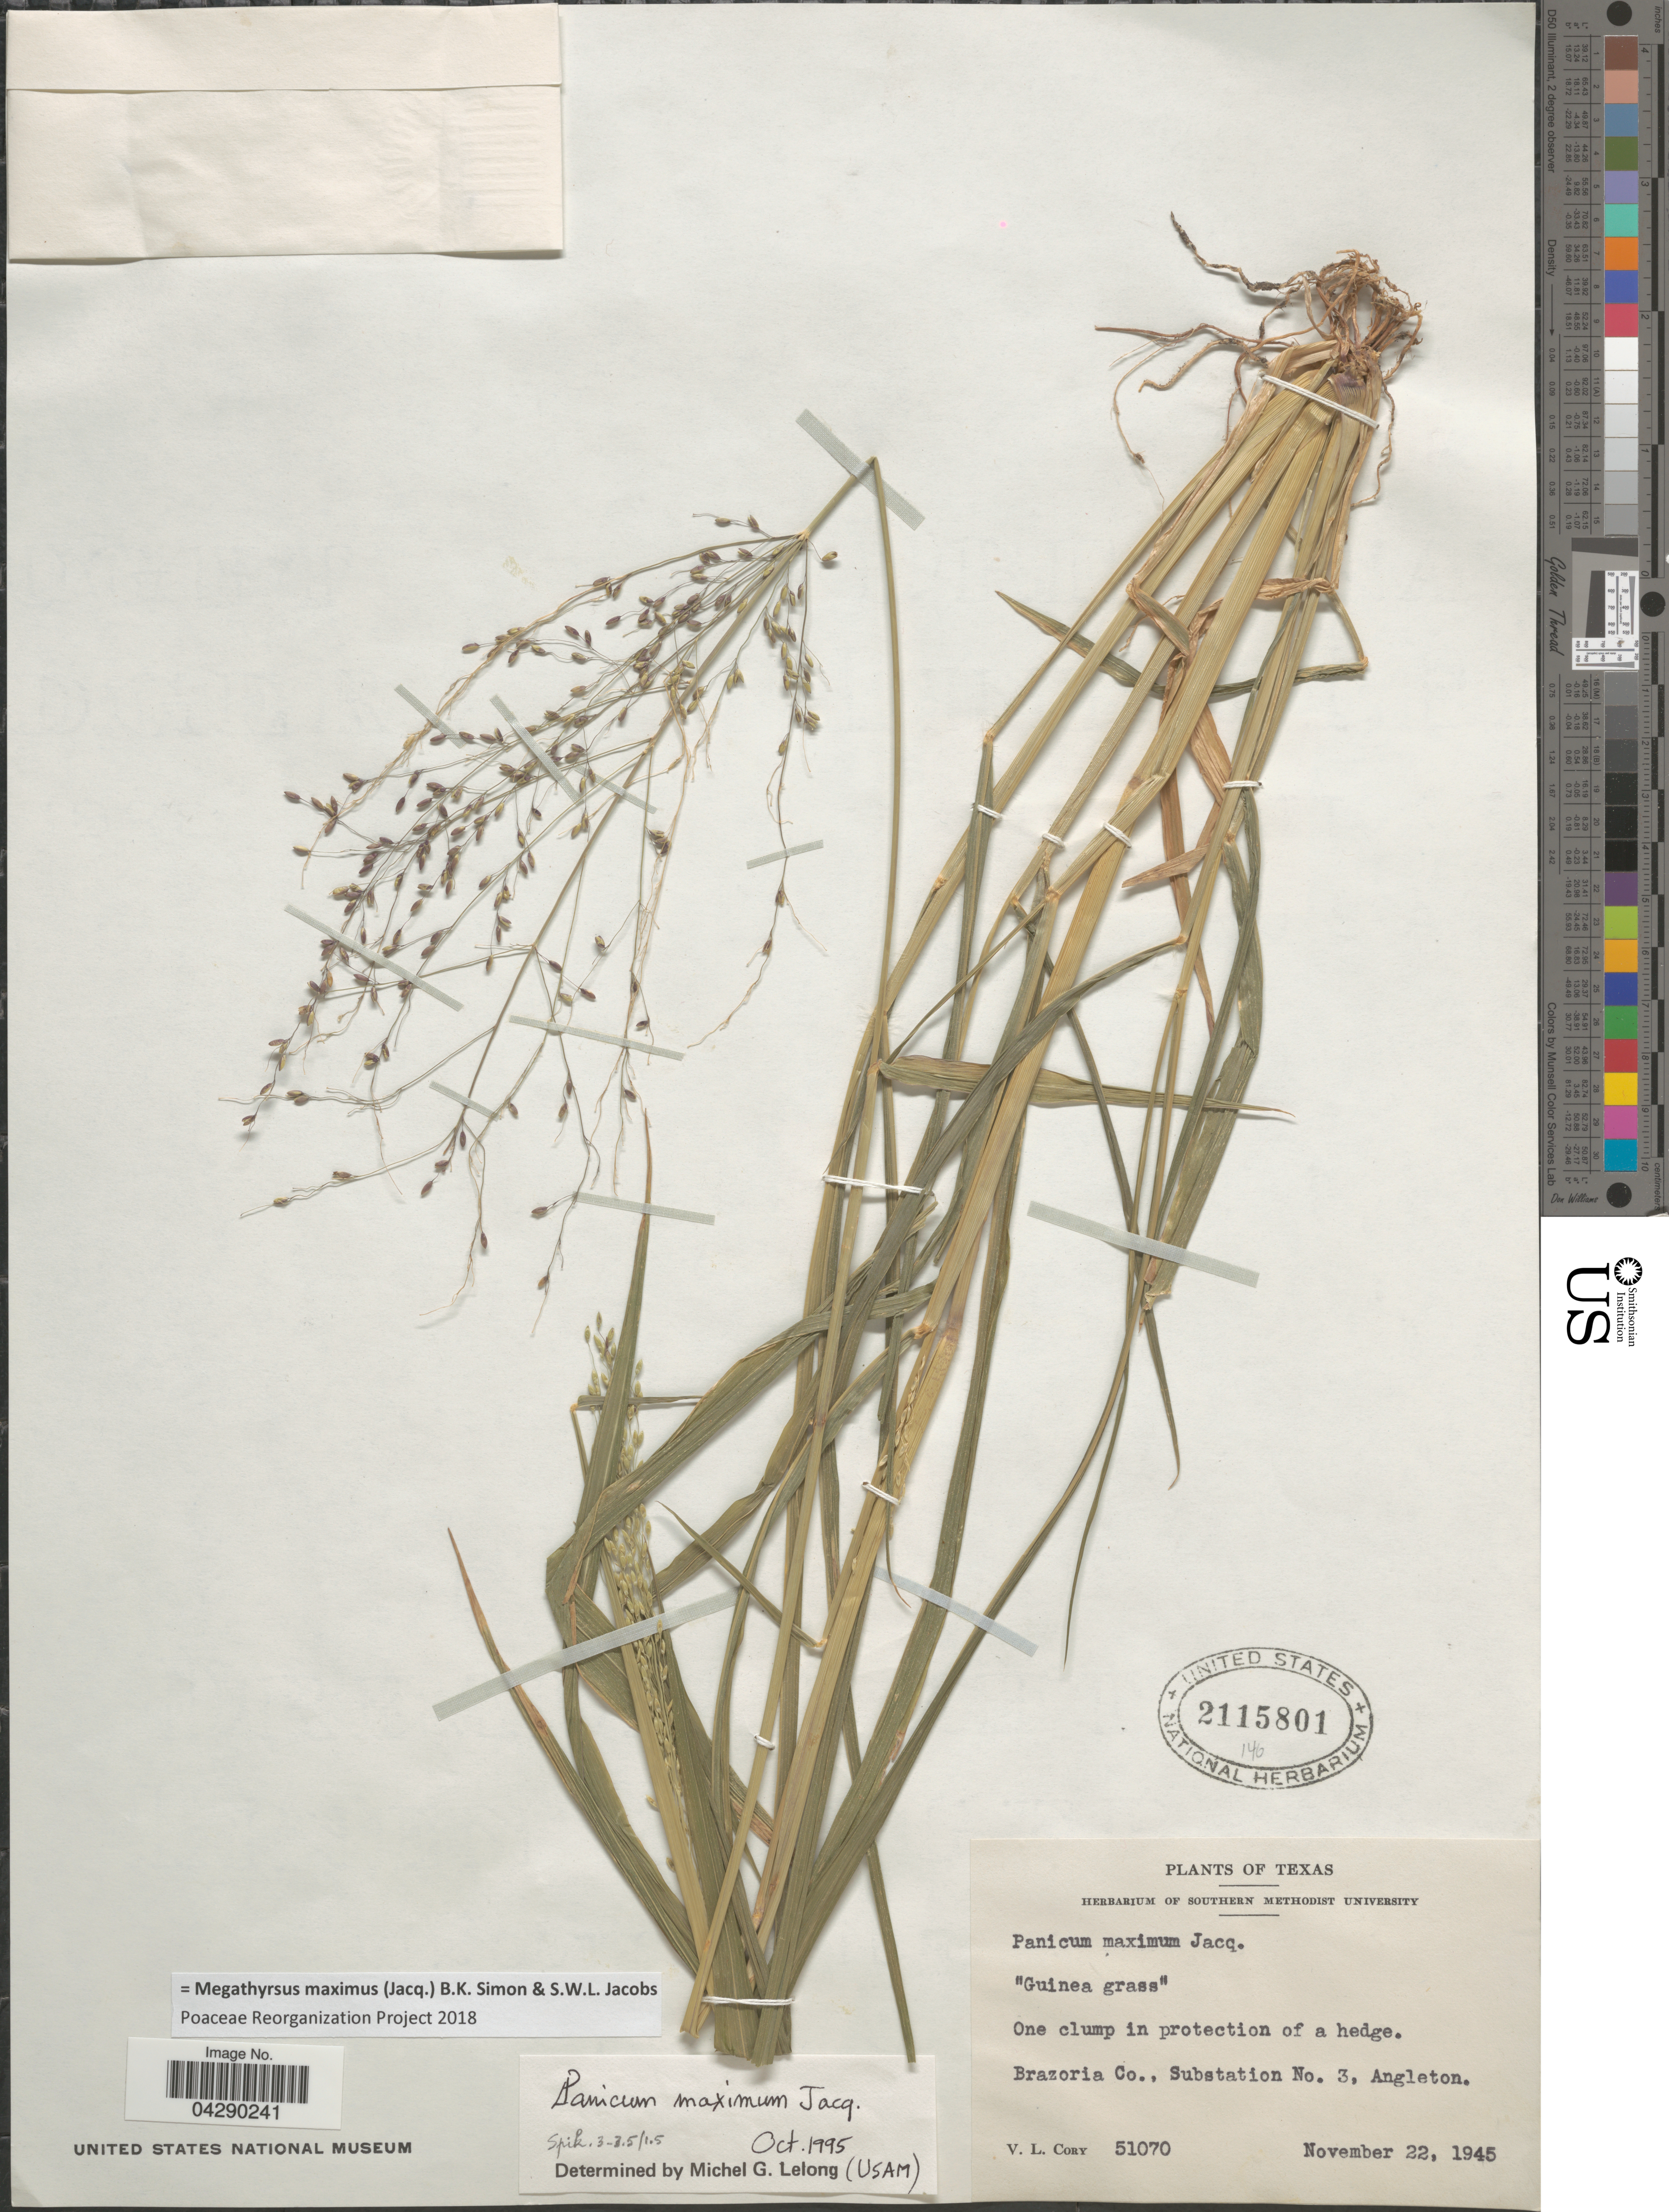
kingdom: Plantae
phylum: Tracheophyta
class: Liliopsida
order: Poales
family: Poaceae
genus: Megathyrsus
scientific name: Megathyrsus maximus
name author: (Jacq.) B.K. Simon & S.W.L. Jacobs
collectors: V. Cory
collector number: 51070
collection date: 1945-11-22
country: United States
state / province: Texas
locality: Brazoria Co., Substation No. 3, Angleton.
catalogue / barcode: US 2115801